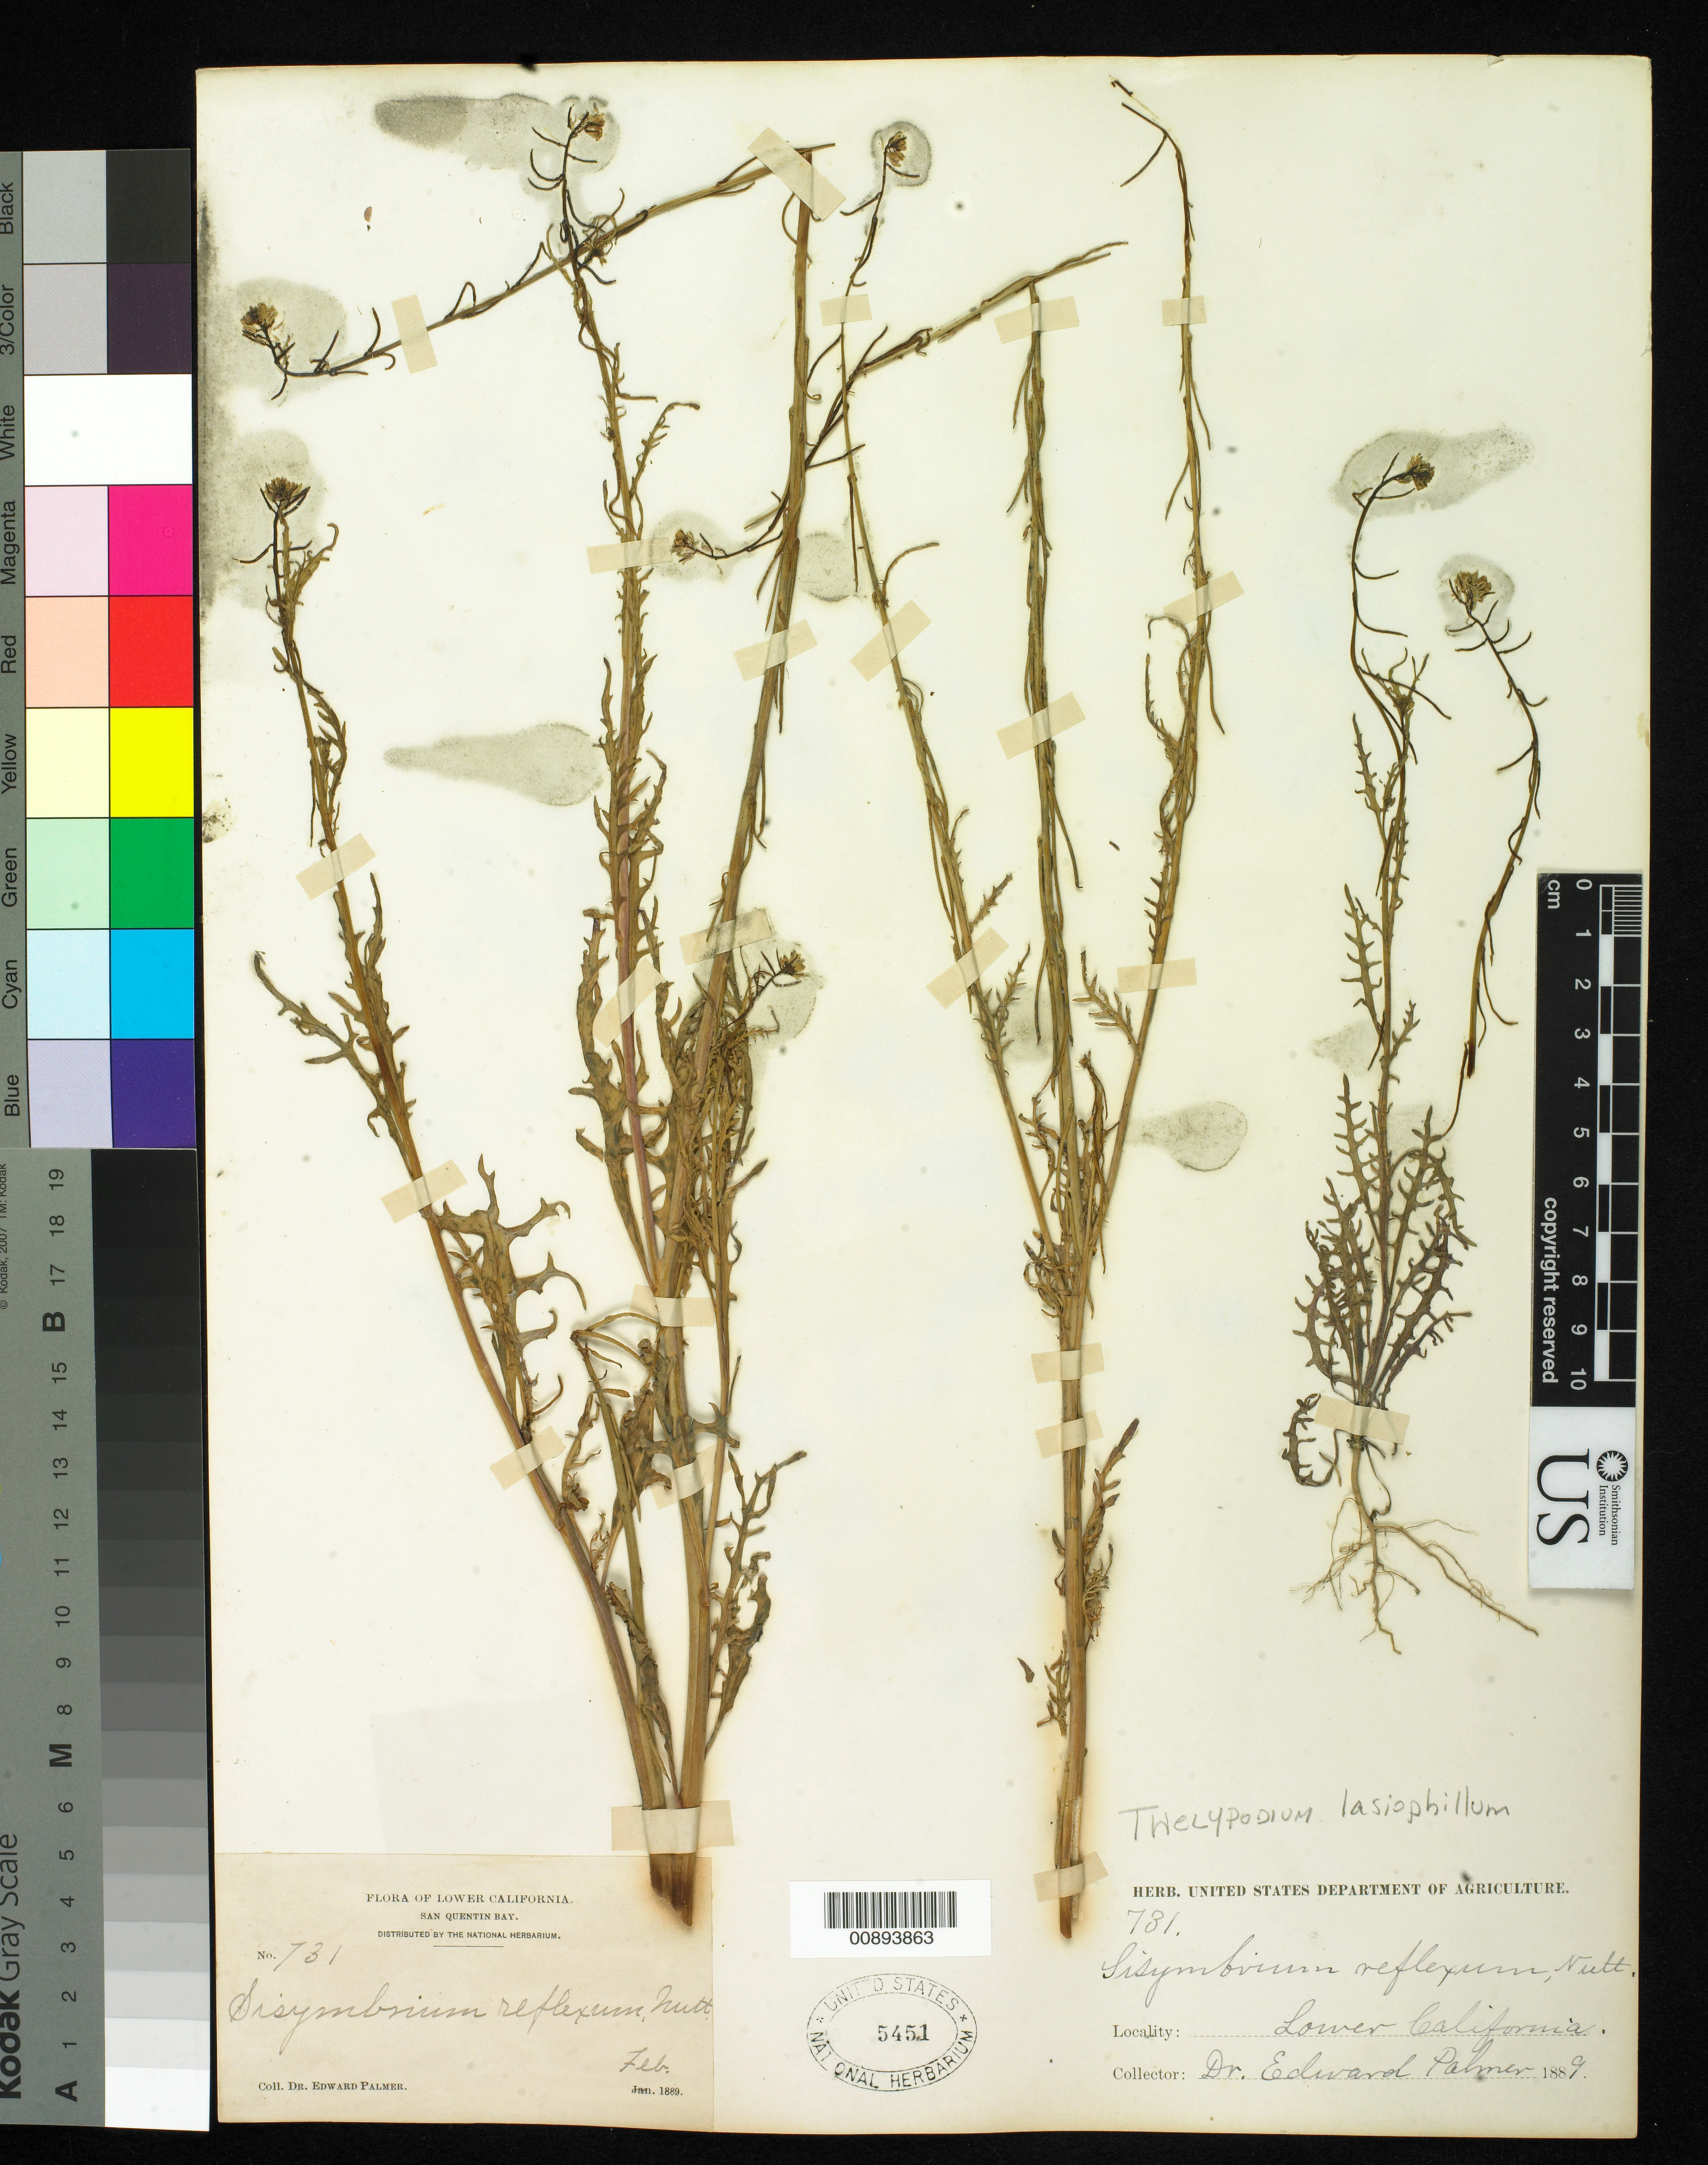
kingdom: Plantae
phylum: Tracheophyta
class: Magnoliopsida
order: Brassicales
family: Brassicaceae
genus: Caulanthus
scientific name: Caulanthus lasiophyllus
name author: (Hook. & Arn.) Payson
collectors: E. Palmer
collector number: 731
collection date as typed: Feb 1889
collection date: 1889-02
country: Mexico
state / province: Baja California Norte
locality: San Quentin Bay, Baja California.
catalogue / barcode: US 5451